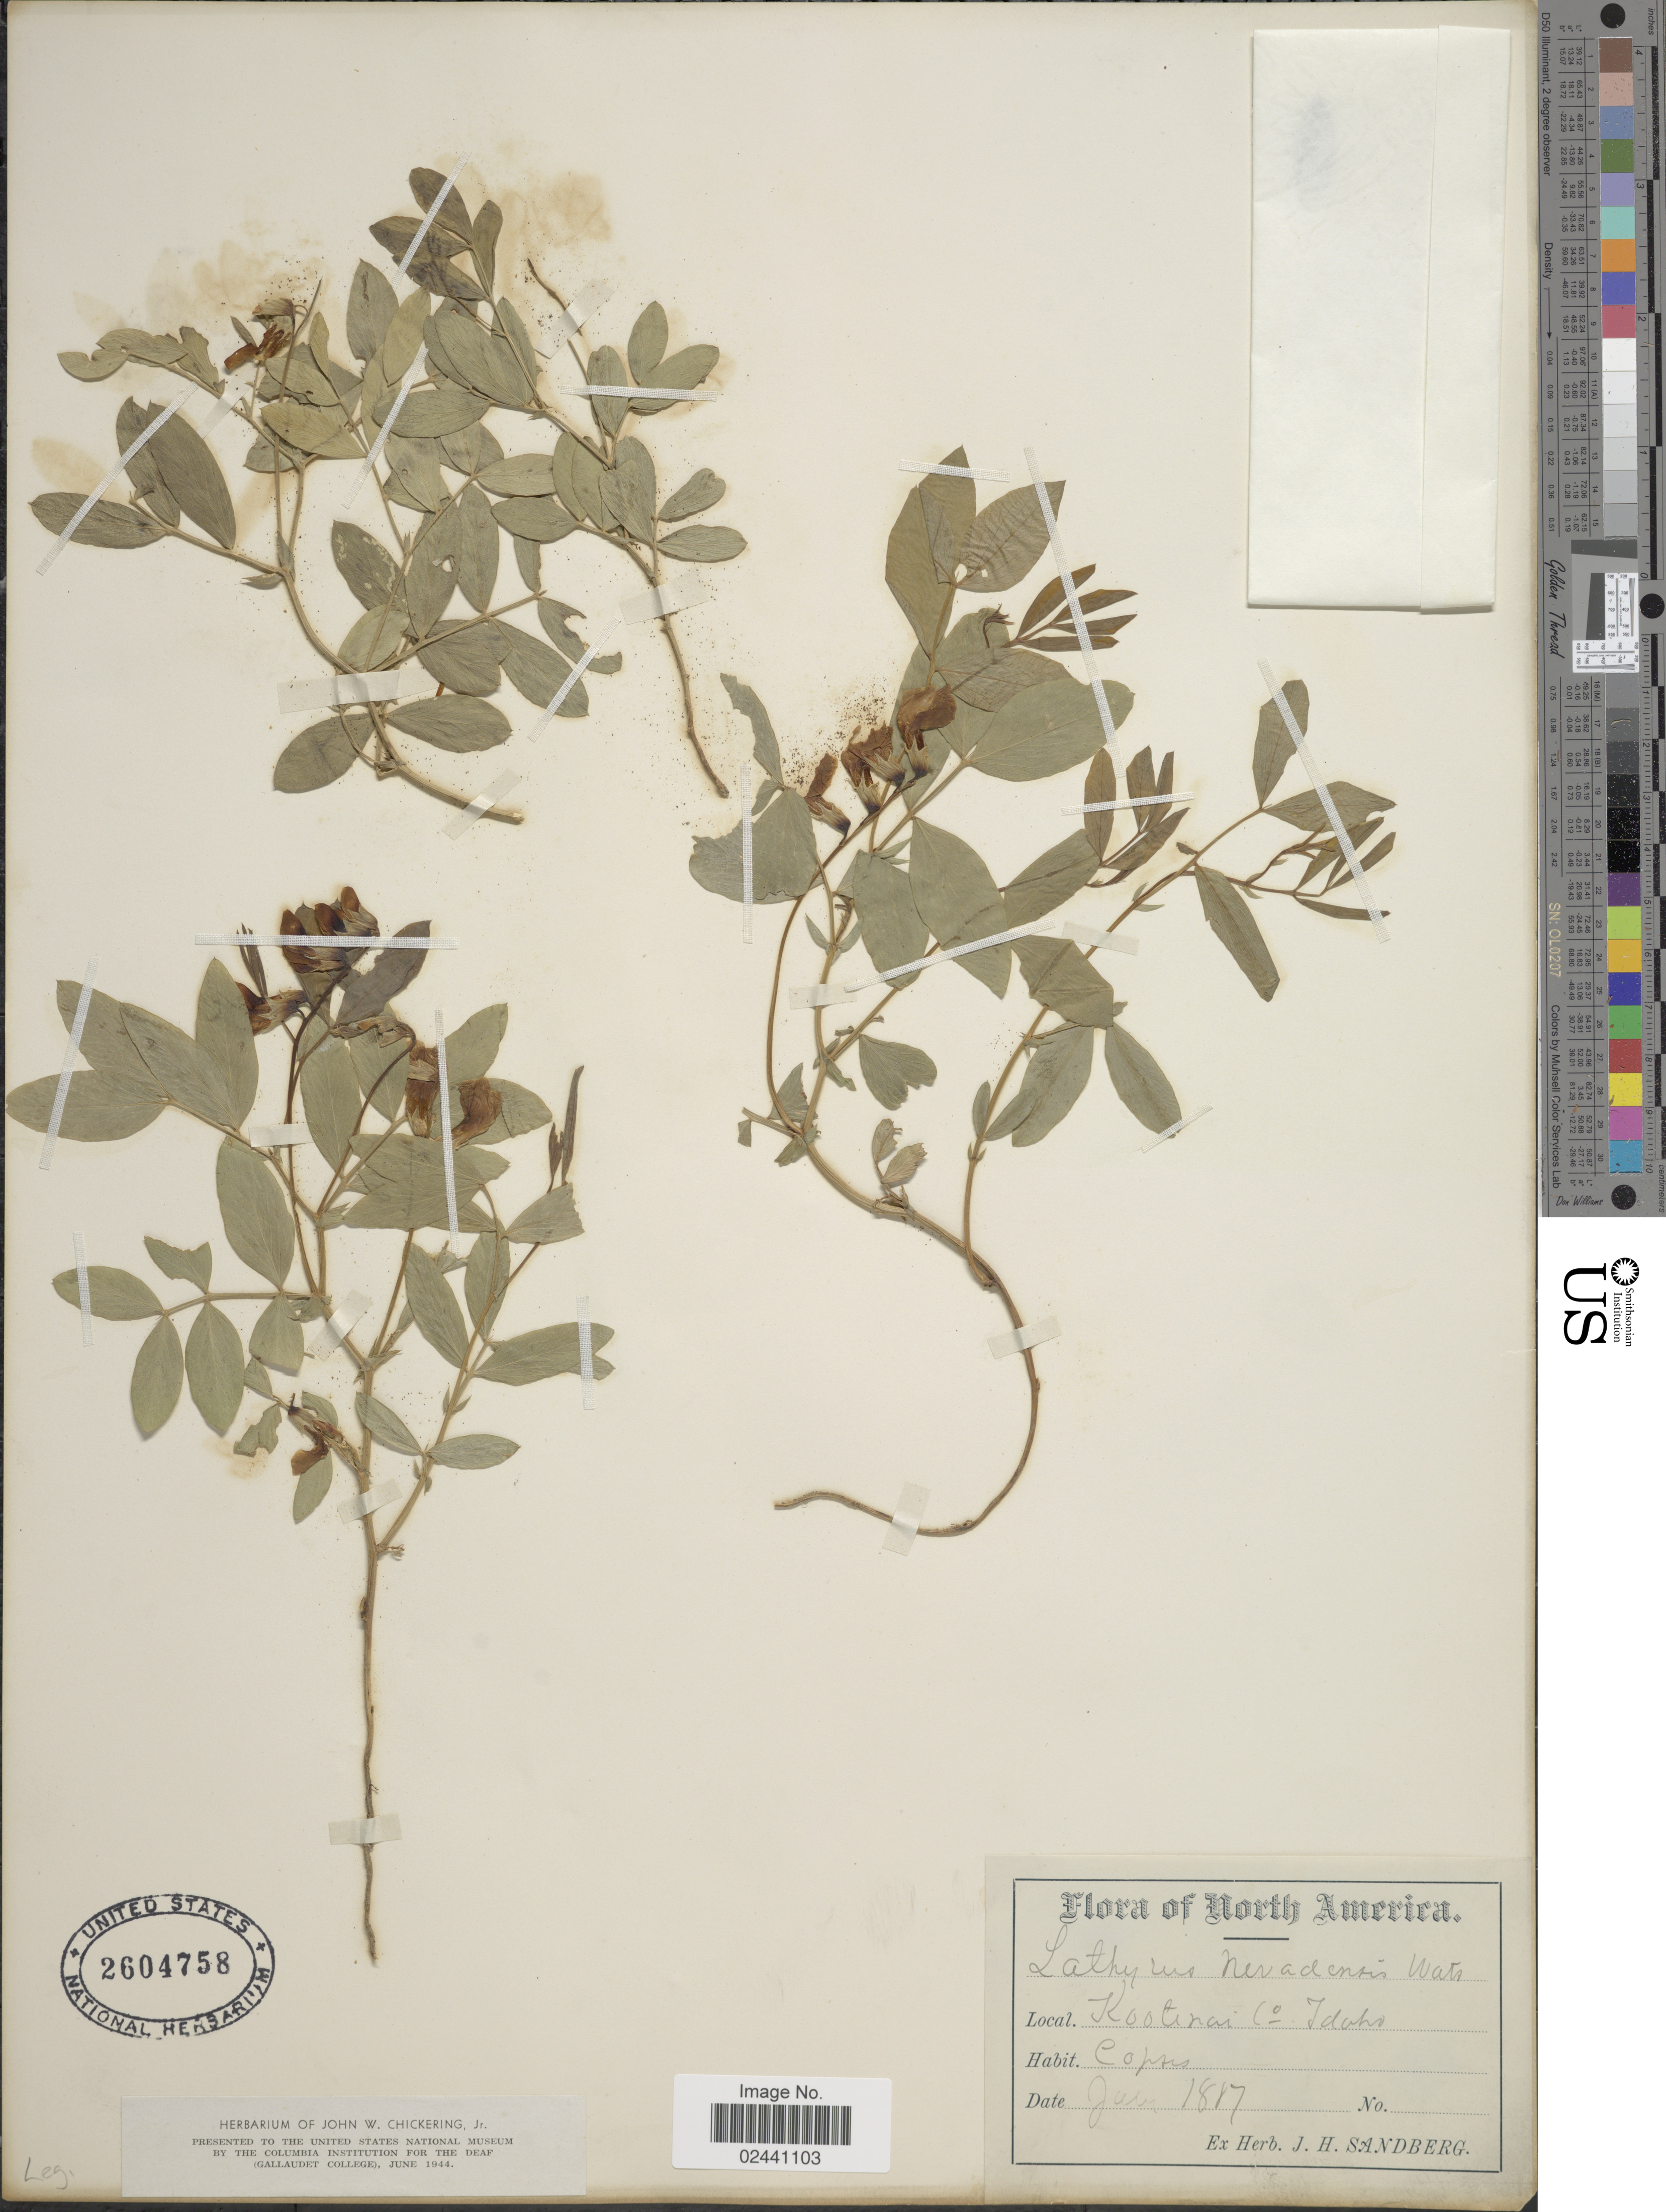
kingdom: Plantae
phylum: Tracheophyta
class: Magnoliopsida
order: Fabales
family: Fabaceae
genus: Lathyrus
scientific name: Lathyrus nevadensis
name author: S. Watson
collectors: ex. herb. J. H. Sandberg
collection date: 1887-06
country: United States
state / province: Idaho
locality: Kootenai Co.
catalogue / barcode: US 2604758